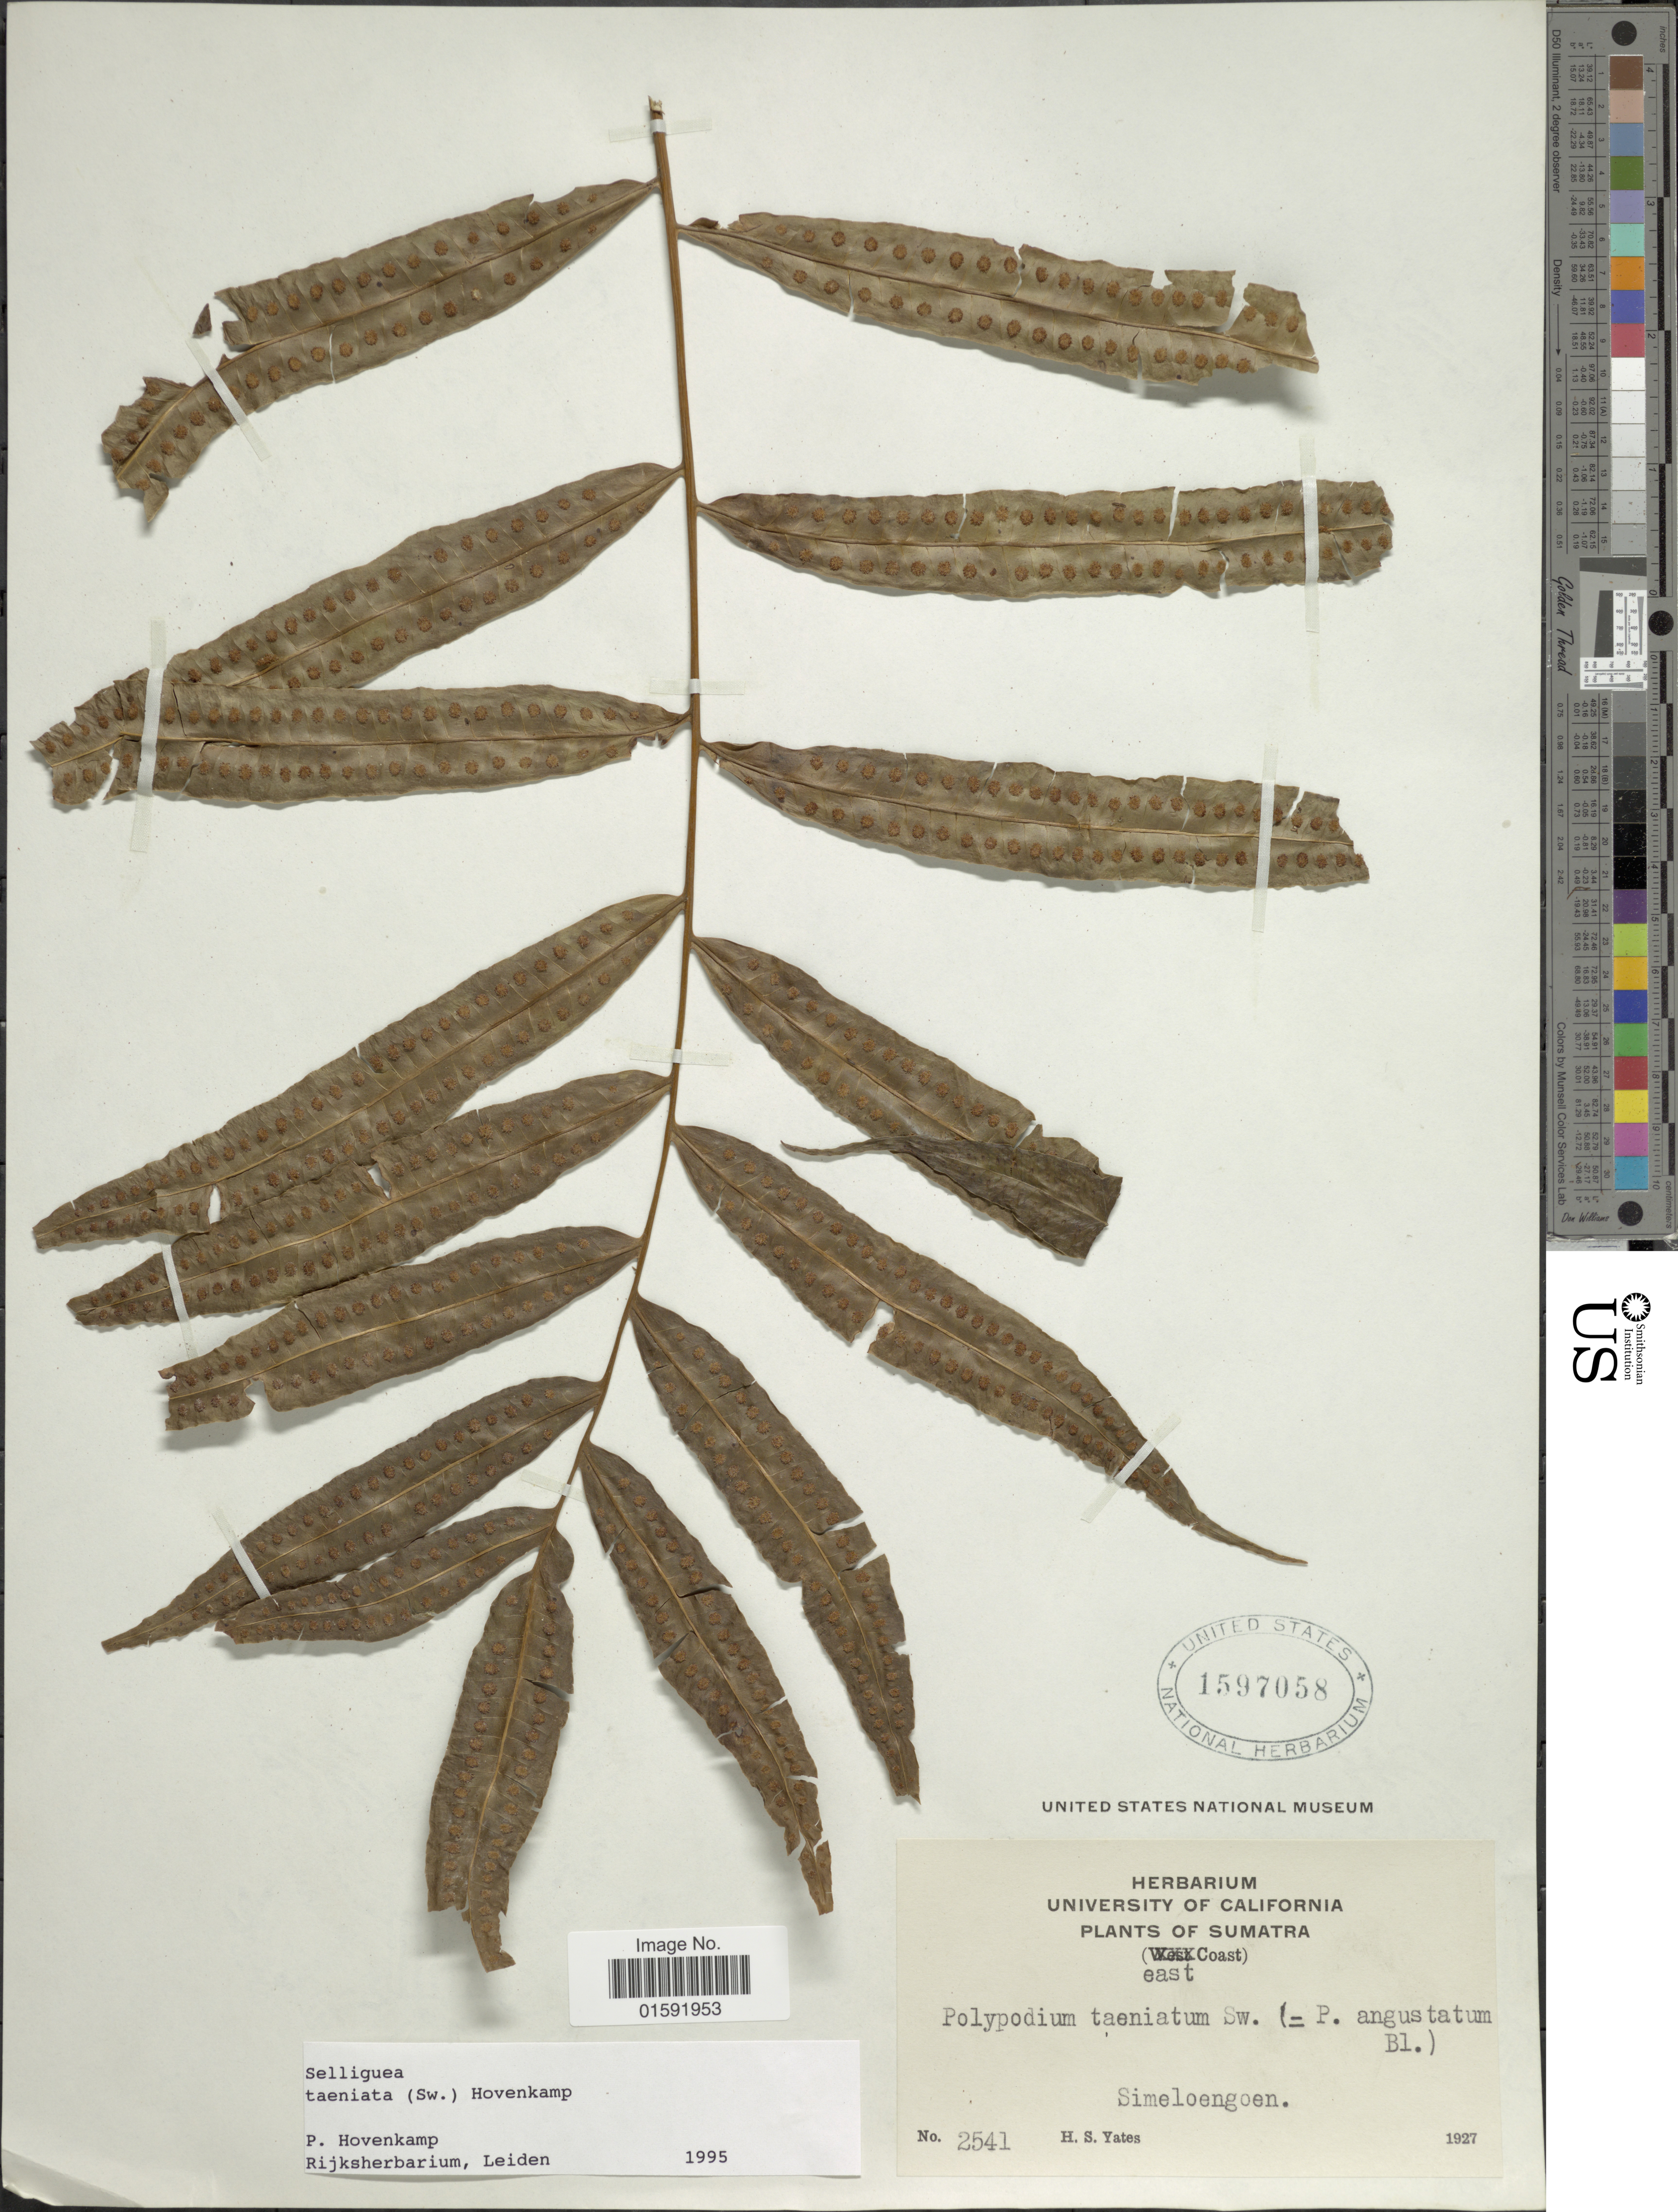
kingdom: Plantae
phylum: Tracheophyta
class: Polypodiopsida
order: Polypodiales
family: Polypodiaceae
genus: Selliguea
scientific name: Selliguea taeniata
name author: Parris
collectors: H. S. Yates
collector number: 2541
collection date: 1927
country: Indonesia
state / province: Sumatra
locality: Simeloengoen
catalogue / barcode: US 1597058